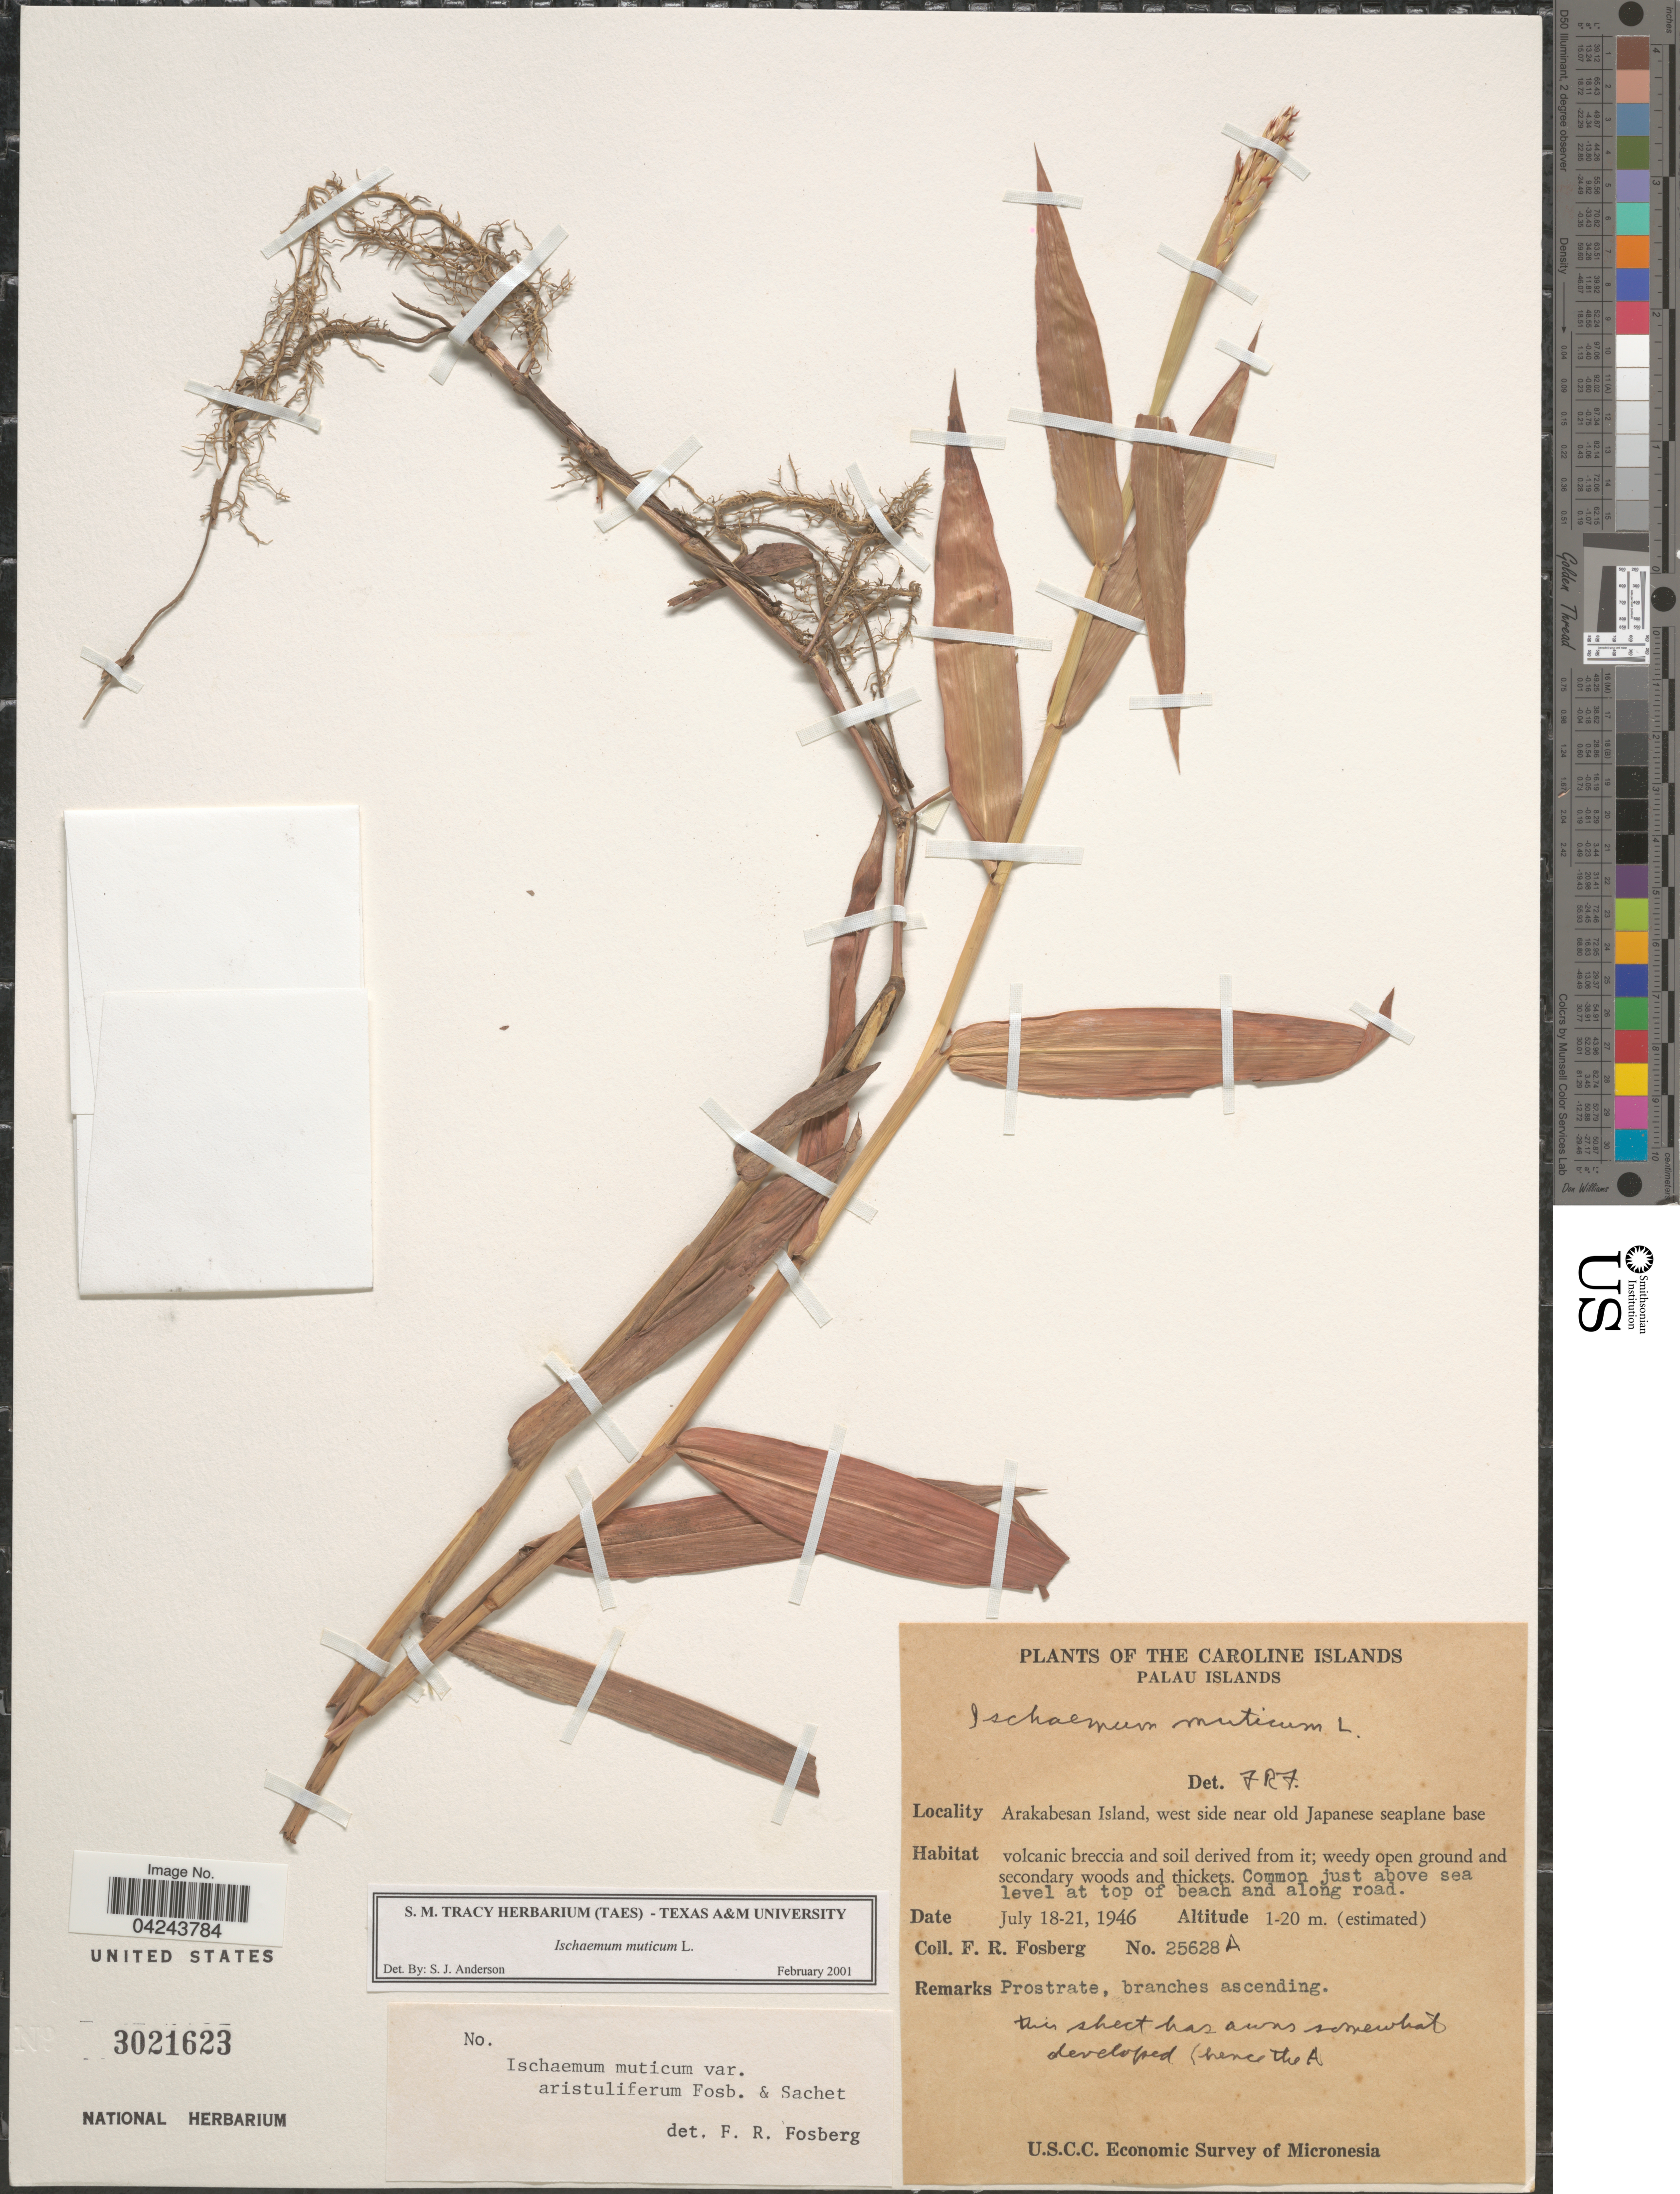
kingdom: Plantae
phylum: Tracheophyta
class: Liliopsida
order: Poales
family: Poaceae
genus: Ischaemum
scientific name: Ischaemum muticum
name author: L.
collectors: F. R. Fosberg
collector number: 25628A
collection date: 1946-07-18/1946-07-21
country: Palau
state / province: Koror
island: Ngerekebesang [Arakabesan]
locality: Caroline Islands. Palau Group. Arakabesan Island, west side near old Japanese seaplane base.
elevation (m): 1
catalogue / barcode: US 3021623